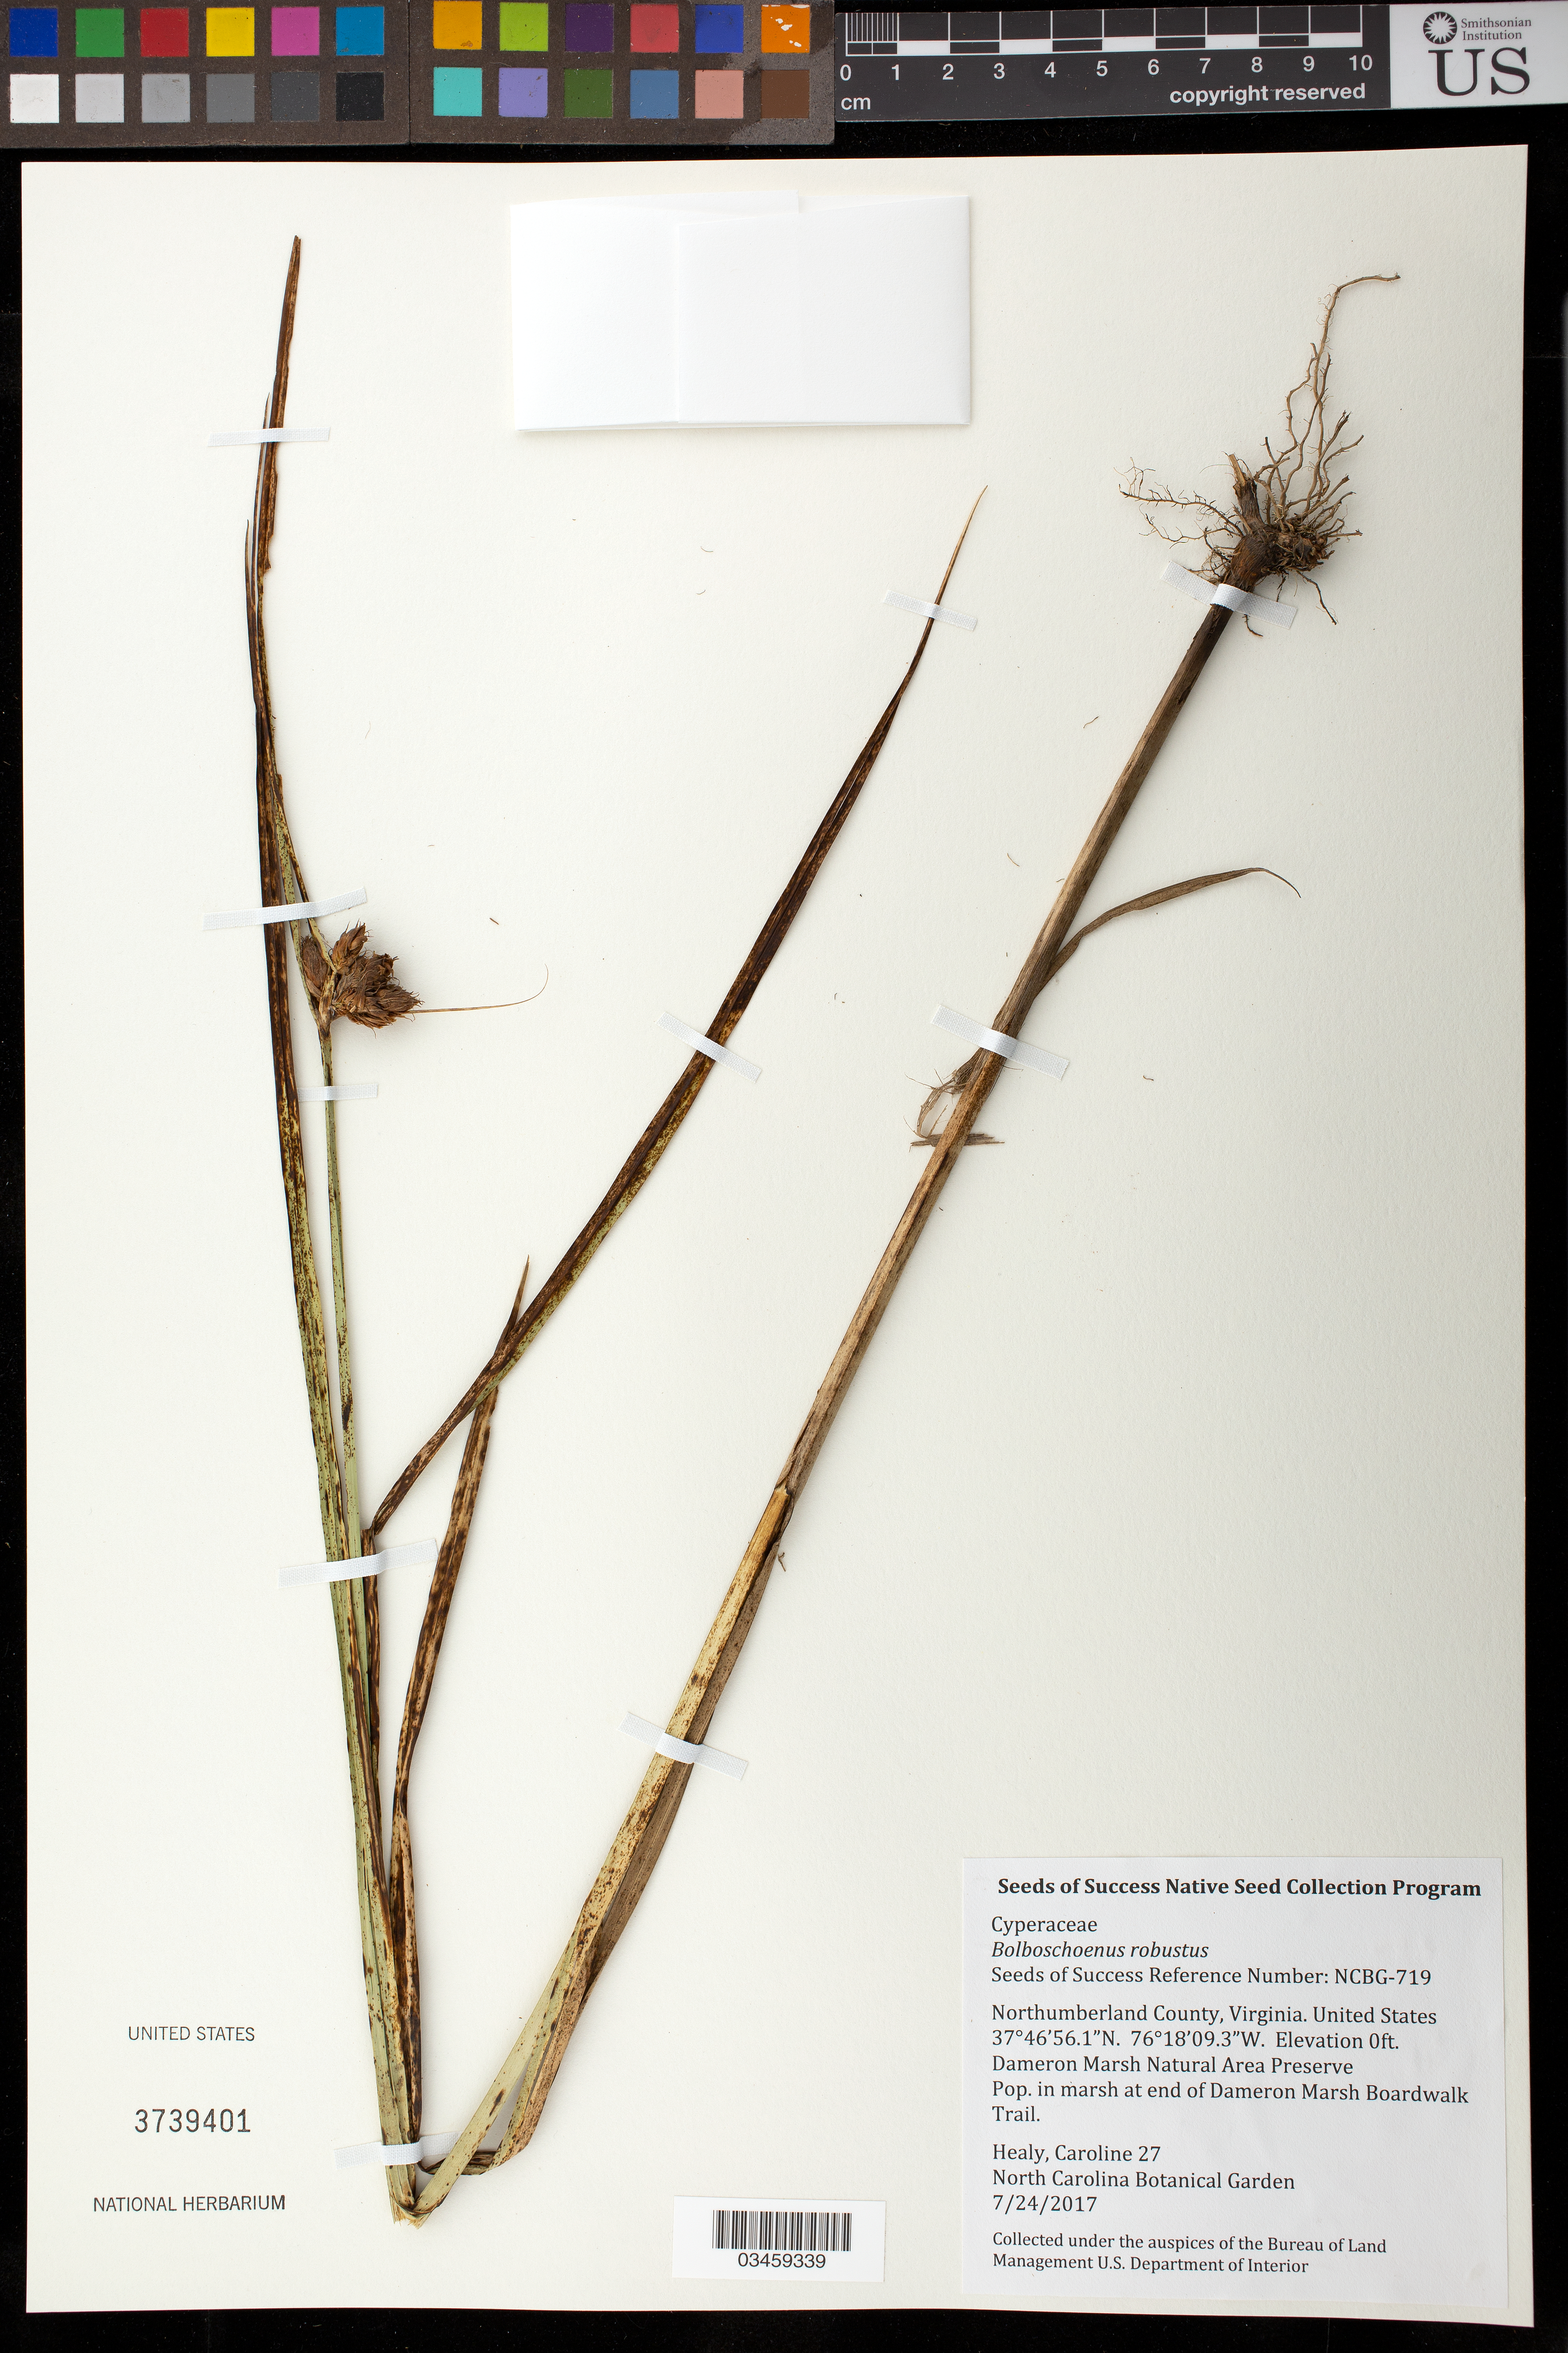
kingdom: Plantae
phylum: Tracheophyta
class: Liliopsida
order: Poales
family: Cyperaceae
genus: Bolboschoenus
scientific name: Bolboschoenus robustus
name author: (Pursh) Soják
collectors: C. Healy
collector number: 27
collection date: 2017-07-24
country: United States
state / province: Virginia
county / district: Northampton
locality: Dameron Marsh Natural Area Preserve, in marsh at end of Dameron Marsh Boardwalk Trail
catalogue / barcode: US 3739401